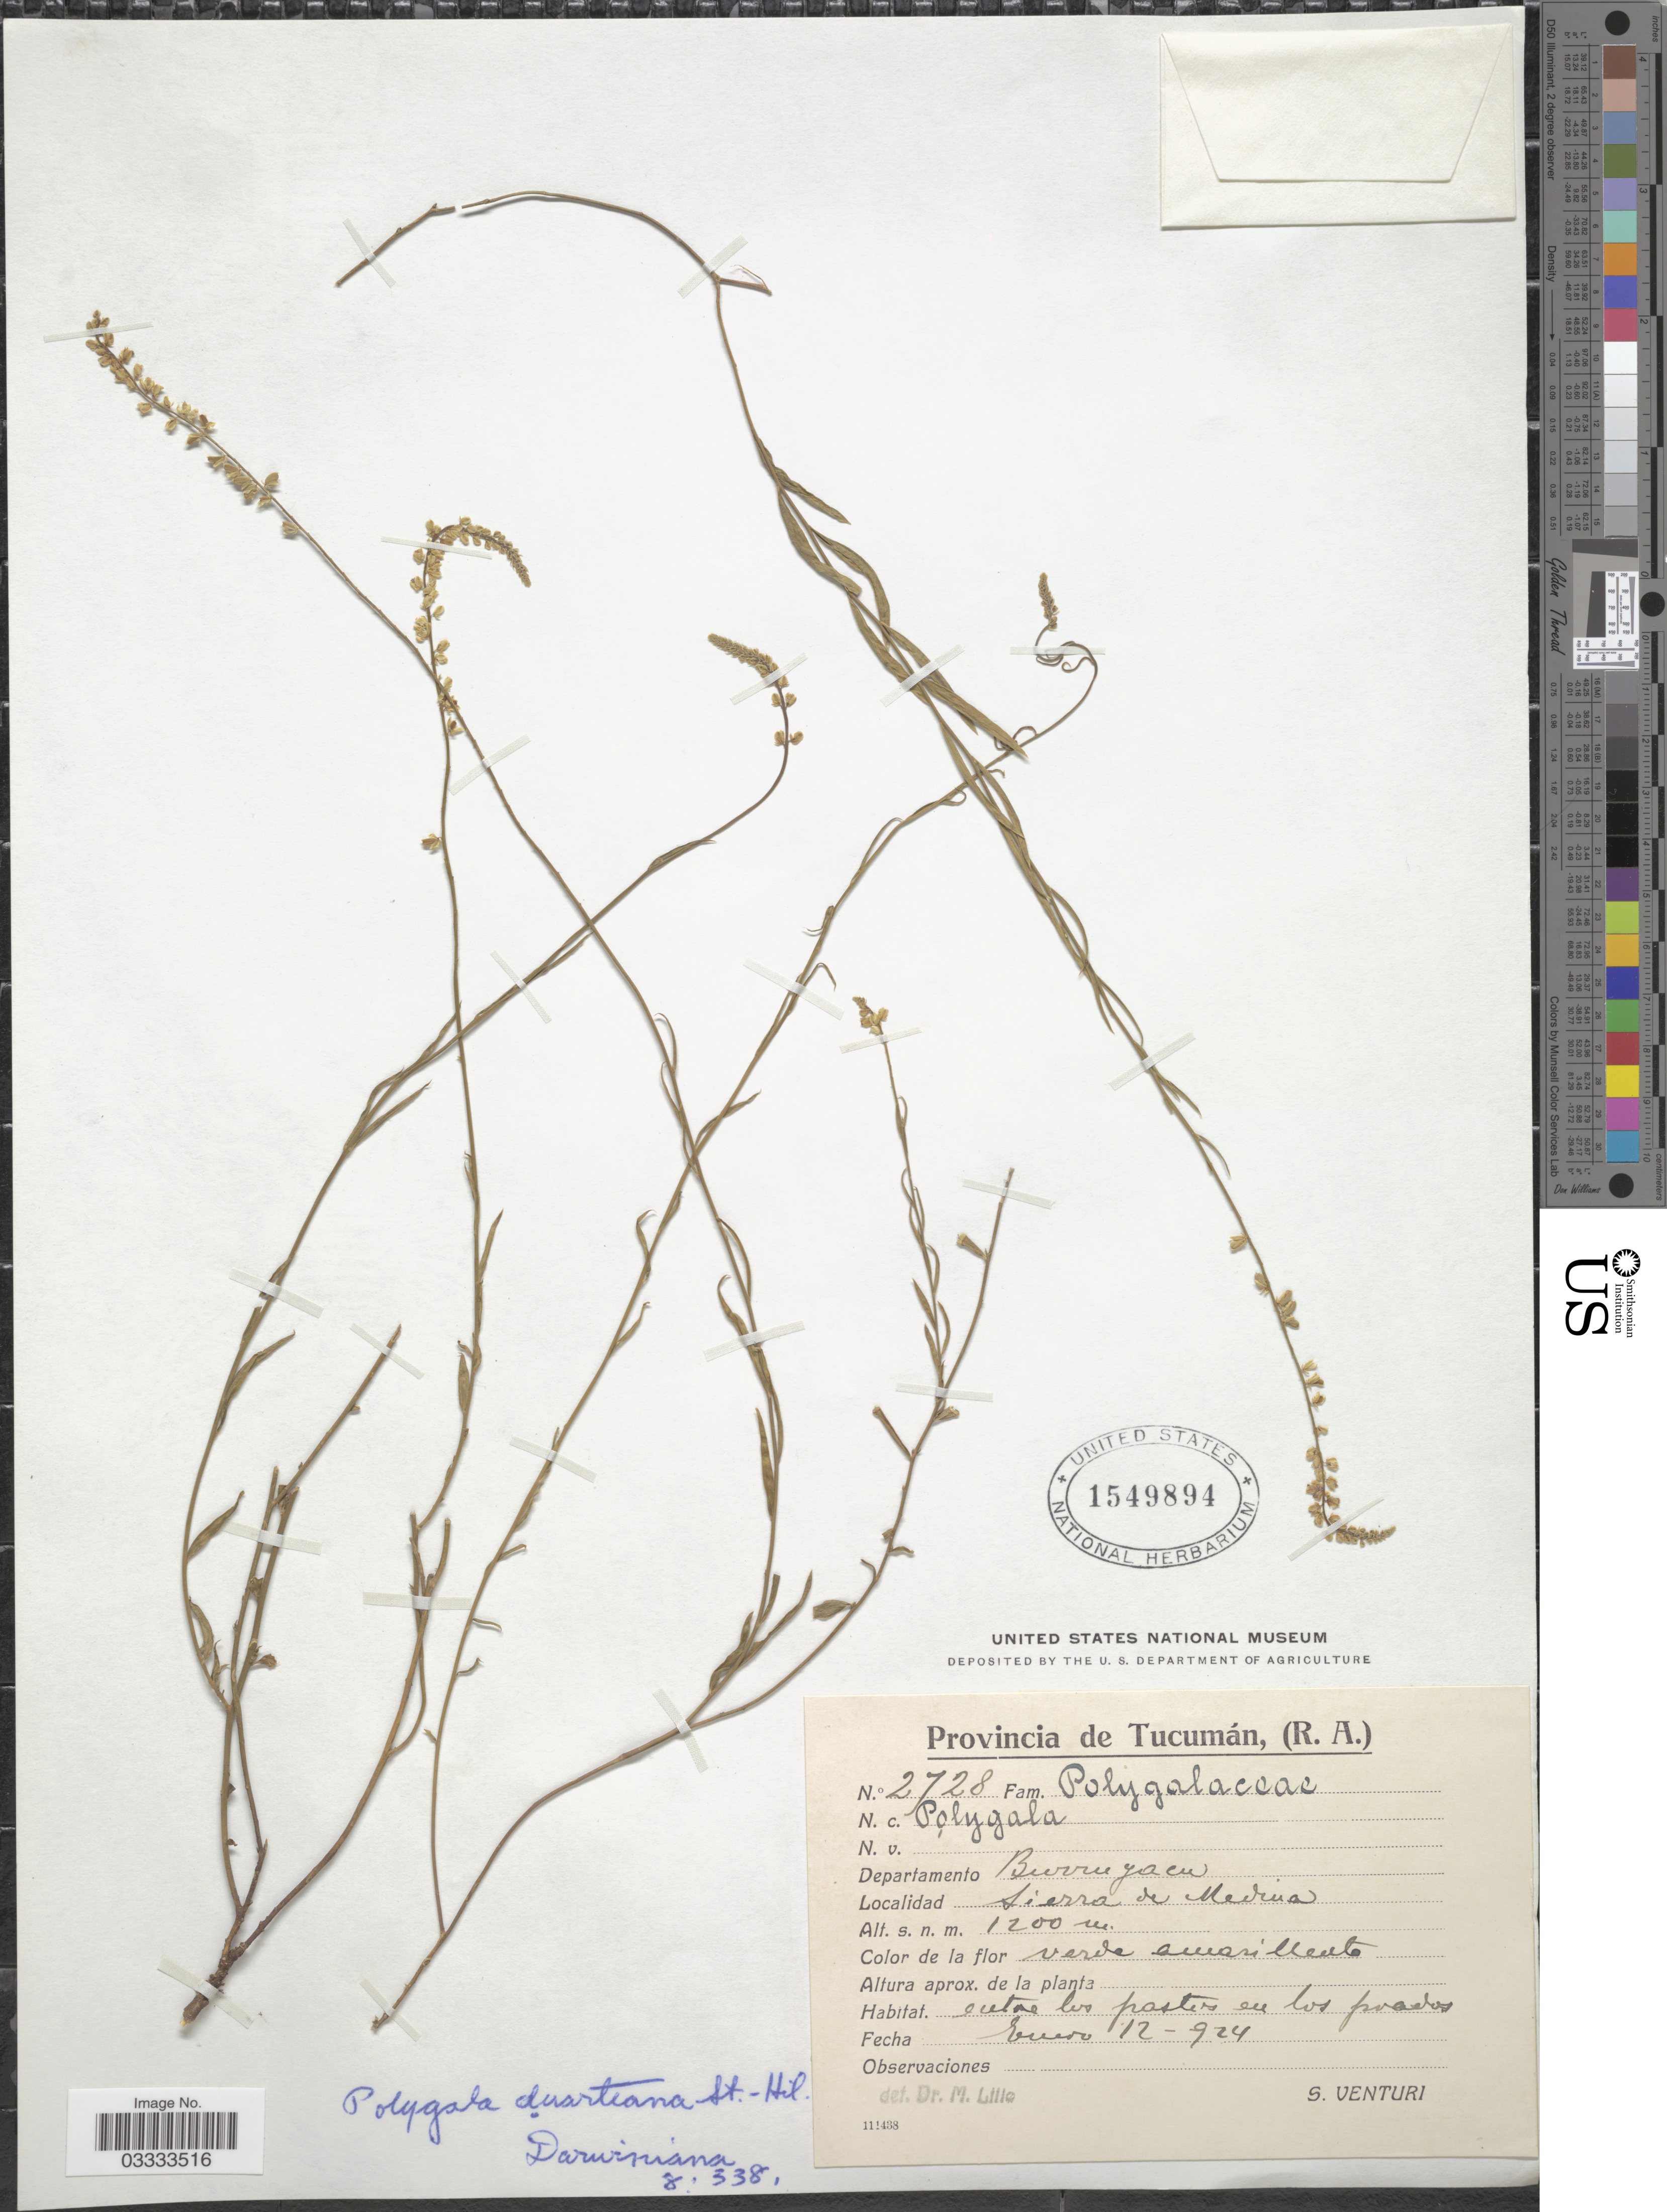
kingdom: Plantae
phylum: Tracheophyta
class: Magnoliopsida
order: Fabales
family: Polygalaceae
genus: Polygala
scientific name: Polygala duarteana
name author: A. St.-Hil. & Moq.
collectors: S. Venturi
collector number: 2728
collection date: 1924-01-12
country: Argentina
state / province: Tucuman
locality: Departamento Burruyacu. Sierra de Medina.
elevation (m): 1200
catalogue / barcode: US 1549894